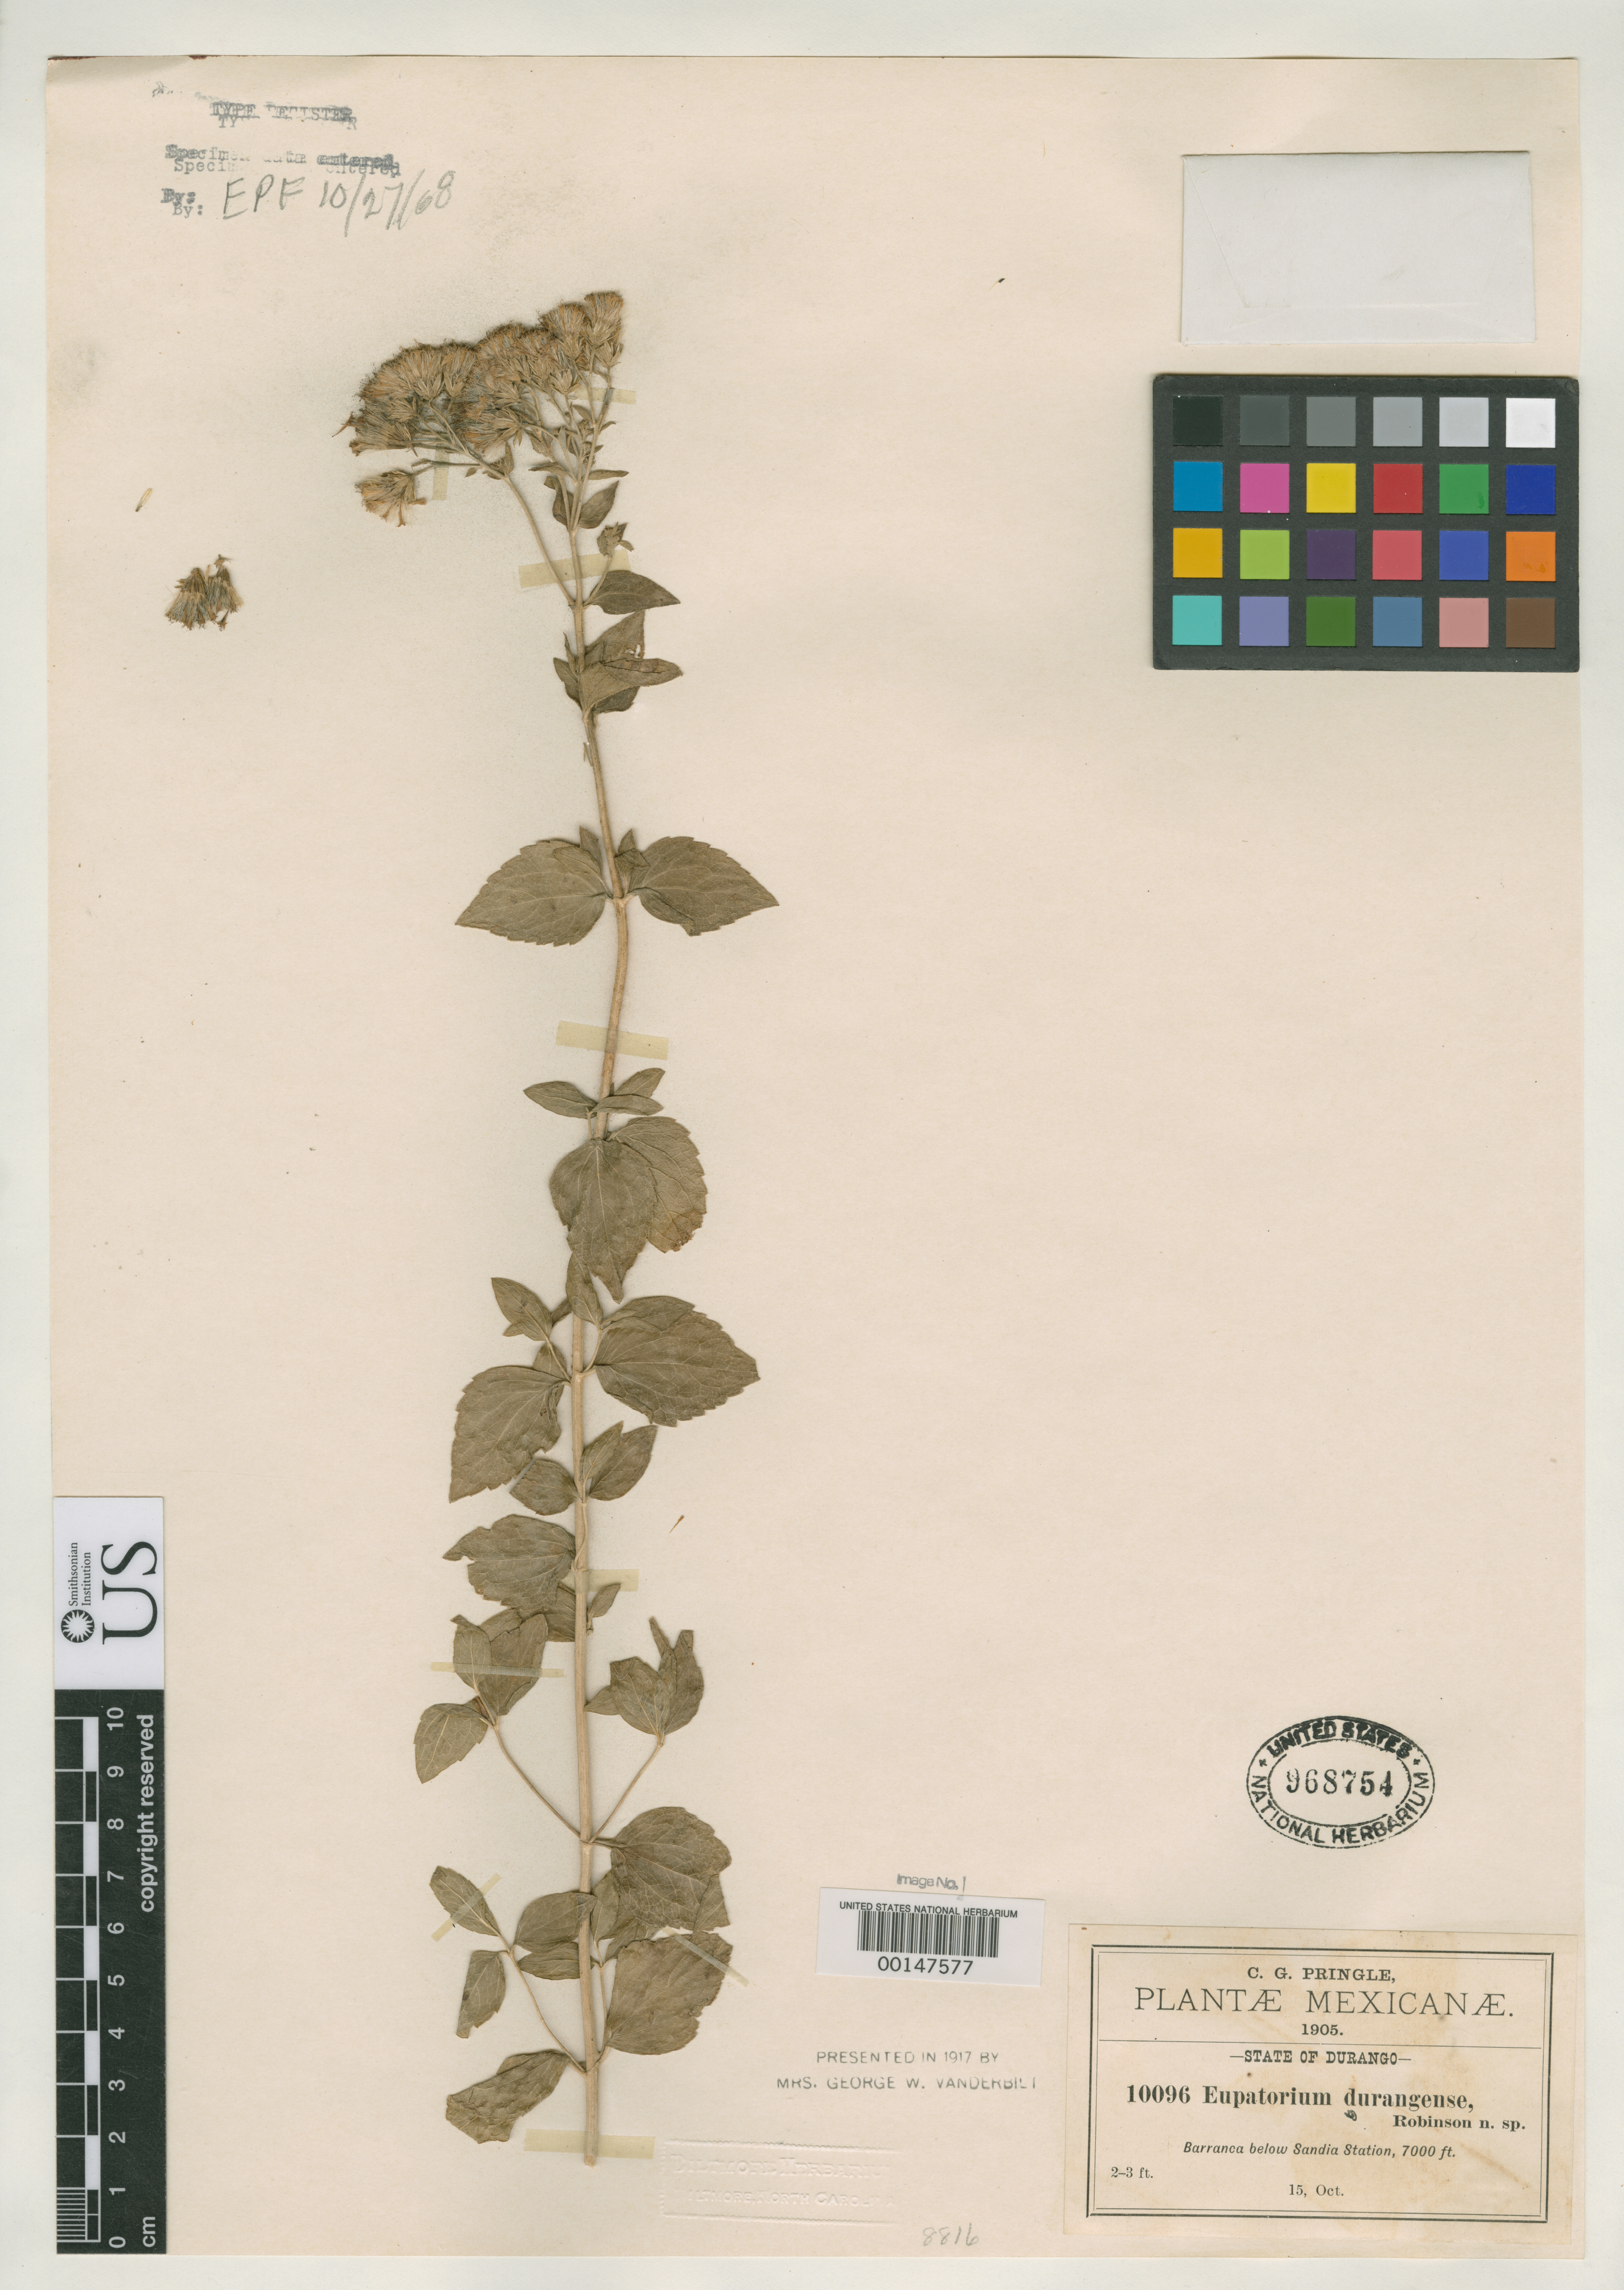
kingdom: Plantae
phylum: Tracheophyta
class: Magnoliopsida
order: Asterales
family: Asteraceae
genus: Eupatorium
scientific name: Eupatorium durangense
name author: B.L. Rob.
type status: Isotype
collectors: C. G. Pringle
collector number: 10096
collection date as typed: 15 Oct 1905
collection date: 1905-10-15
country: Mexico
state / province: Durango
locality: Barranca below Sandia Station.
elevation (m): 2134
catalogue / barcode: US 968754